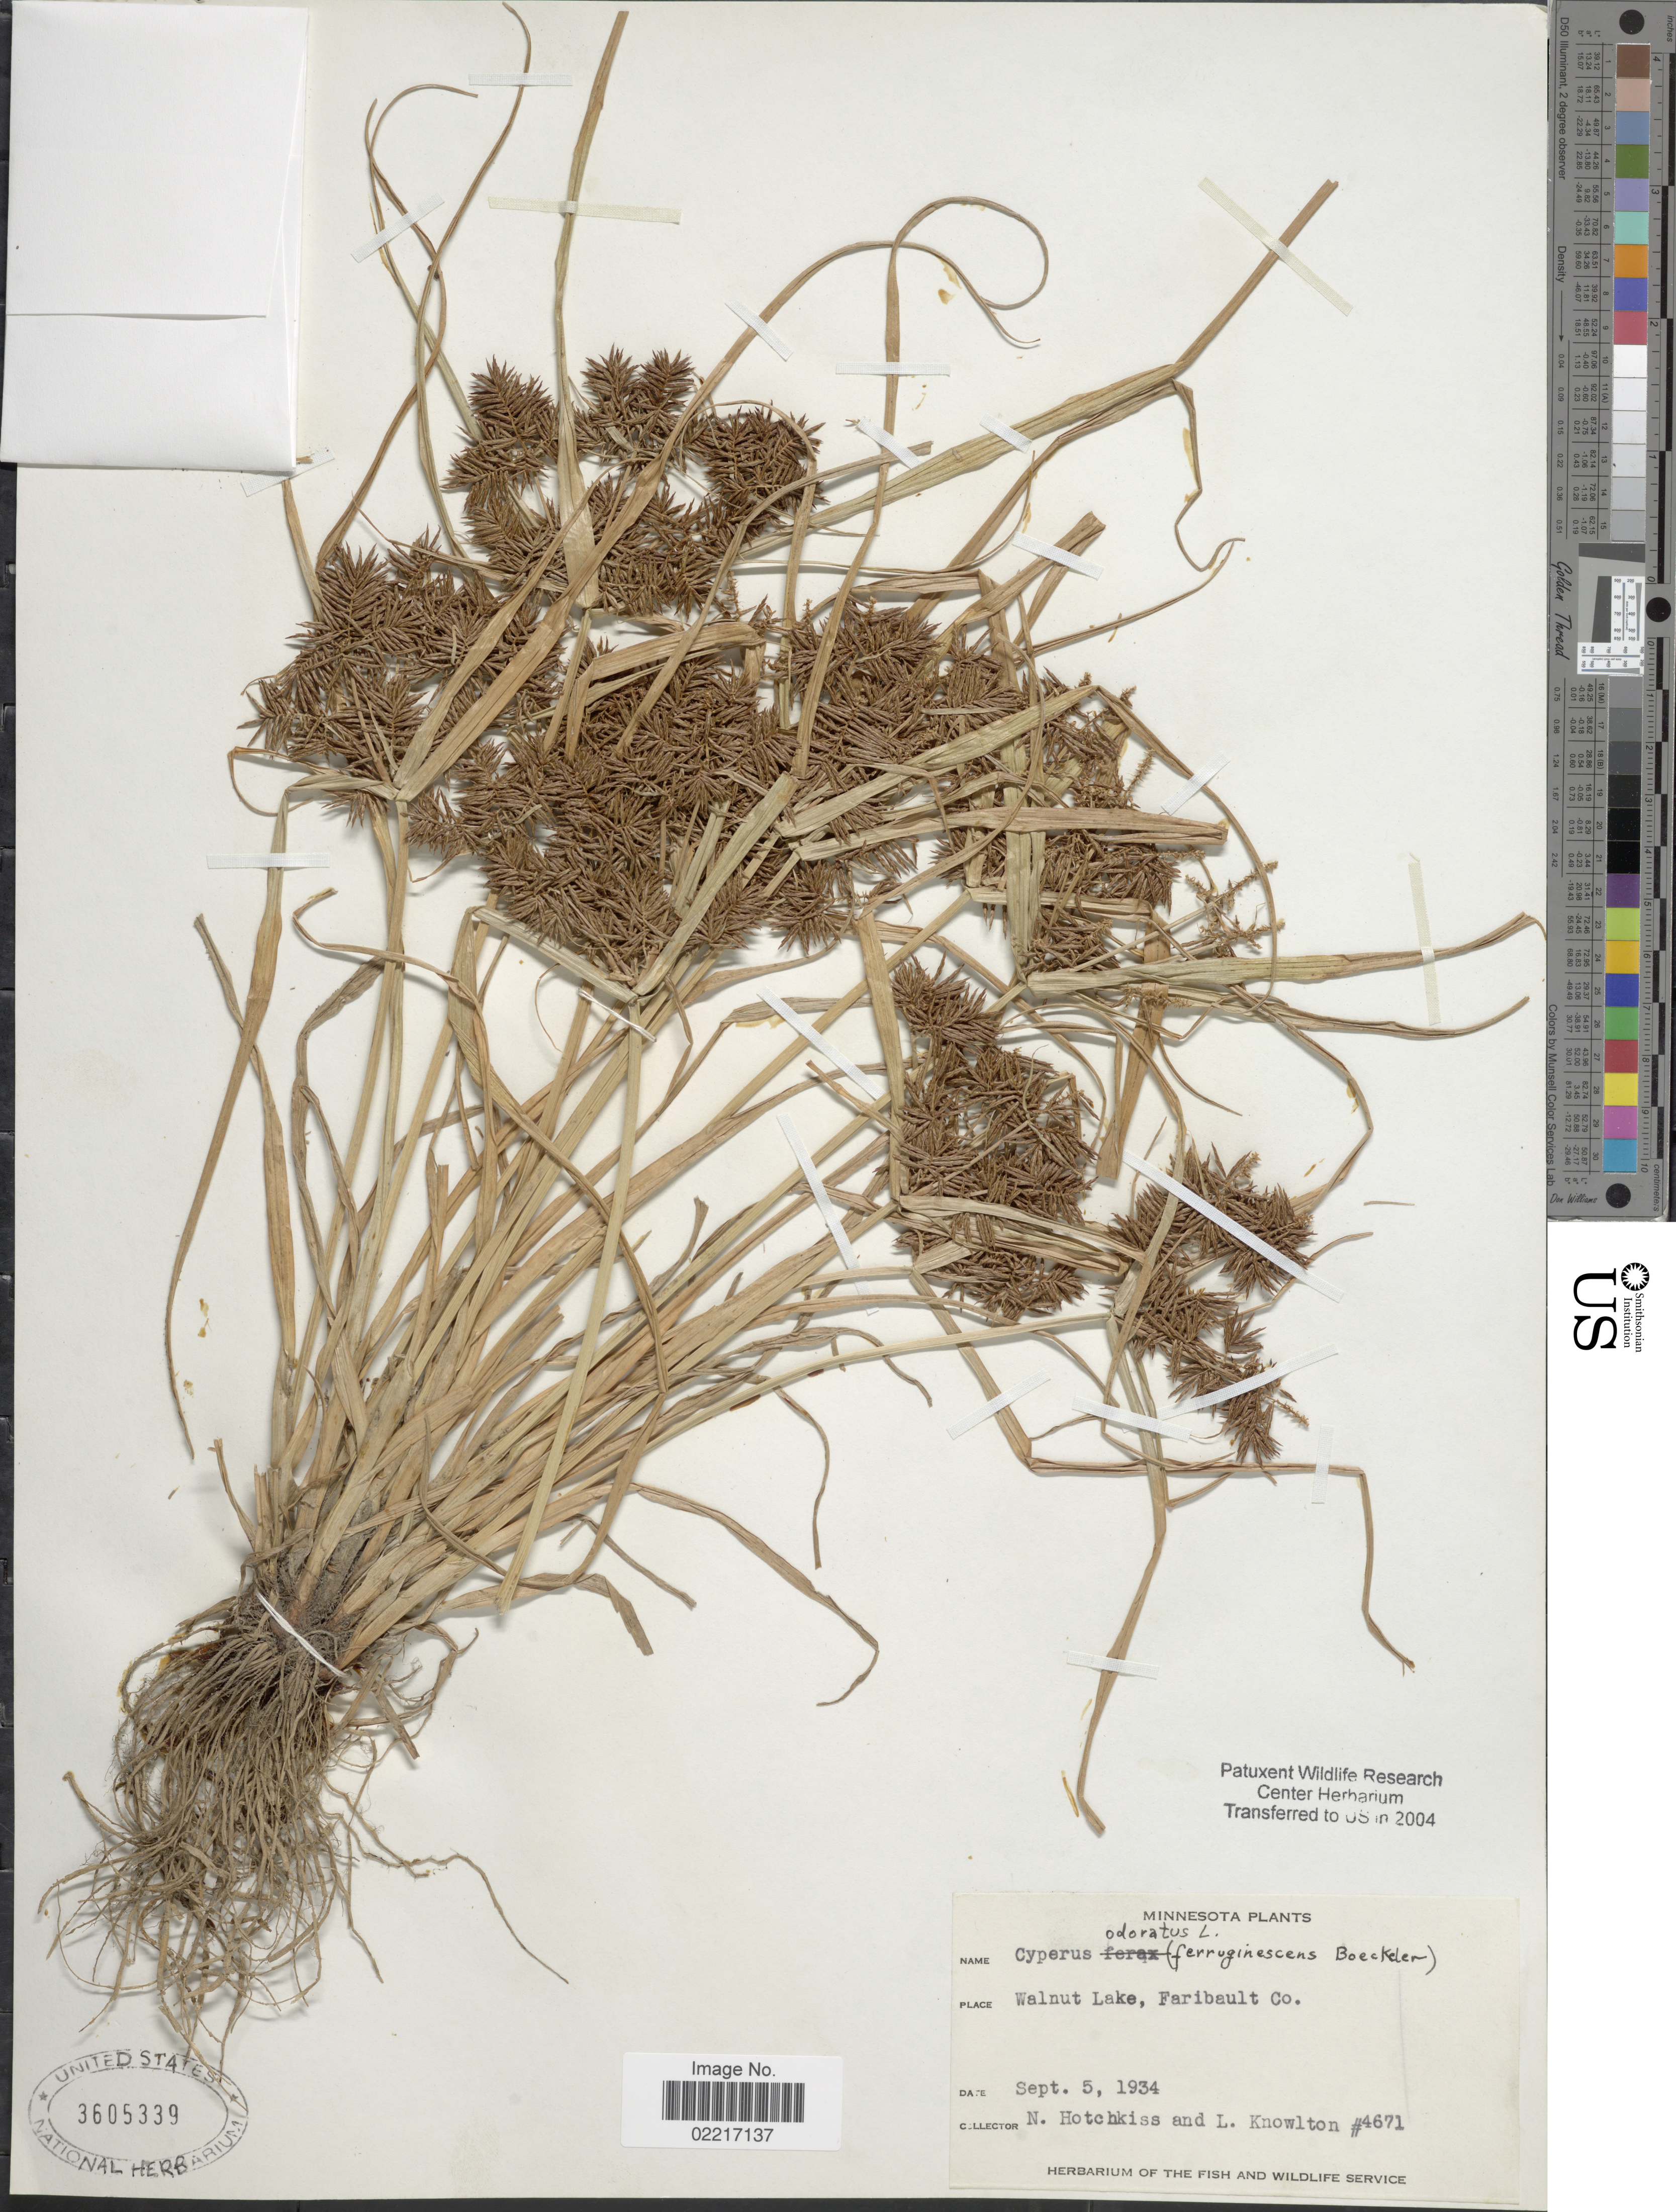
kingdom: Plantae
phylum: Tracheophyta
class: Liliopsida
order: Poales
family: Cyperaceae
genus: Cyperus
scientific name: Cyperus odoratus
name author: L.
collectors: N. Hotchkiss & L. Knowlton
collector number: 4671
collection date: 1934-09-05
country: United States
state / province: Minnesota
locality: Walnut Lake, Faribault Co.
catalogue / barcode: US 3605339